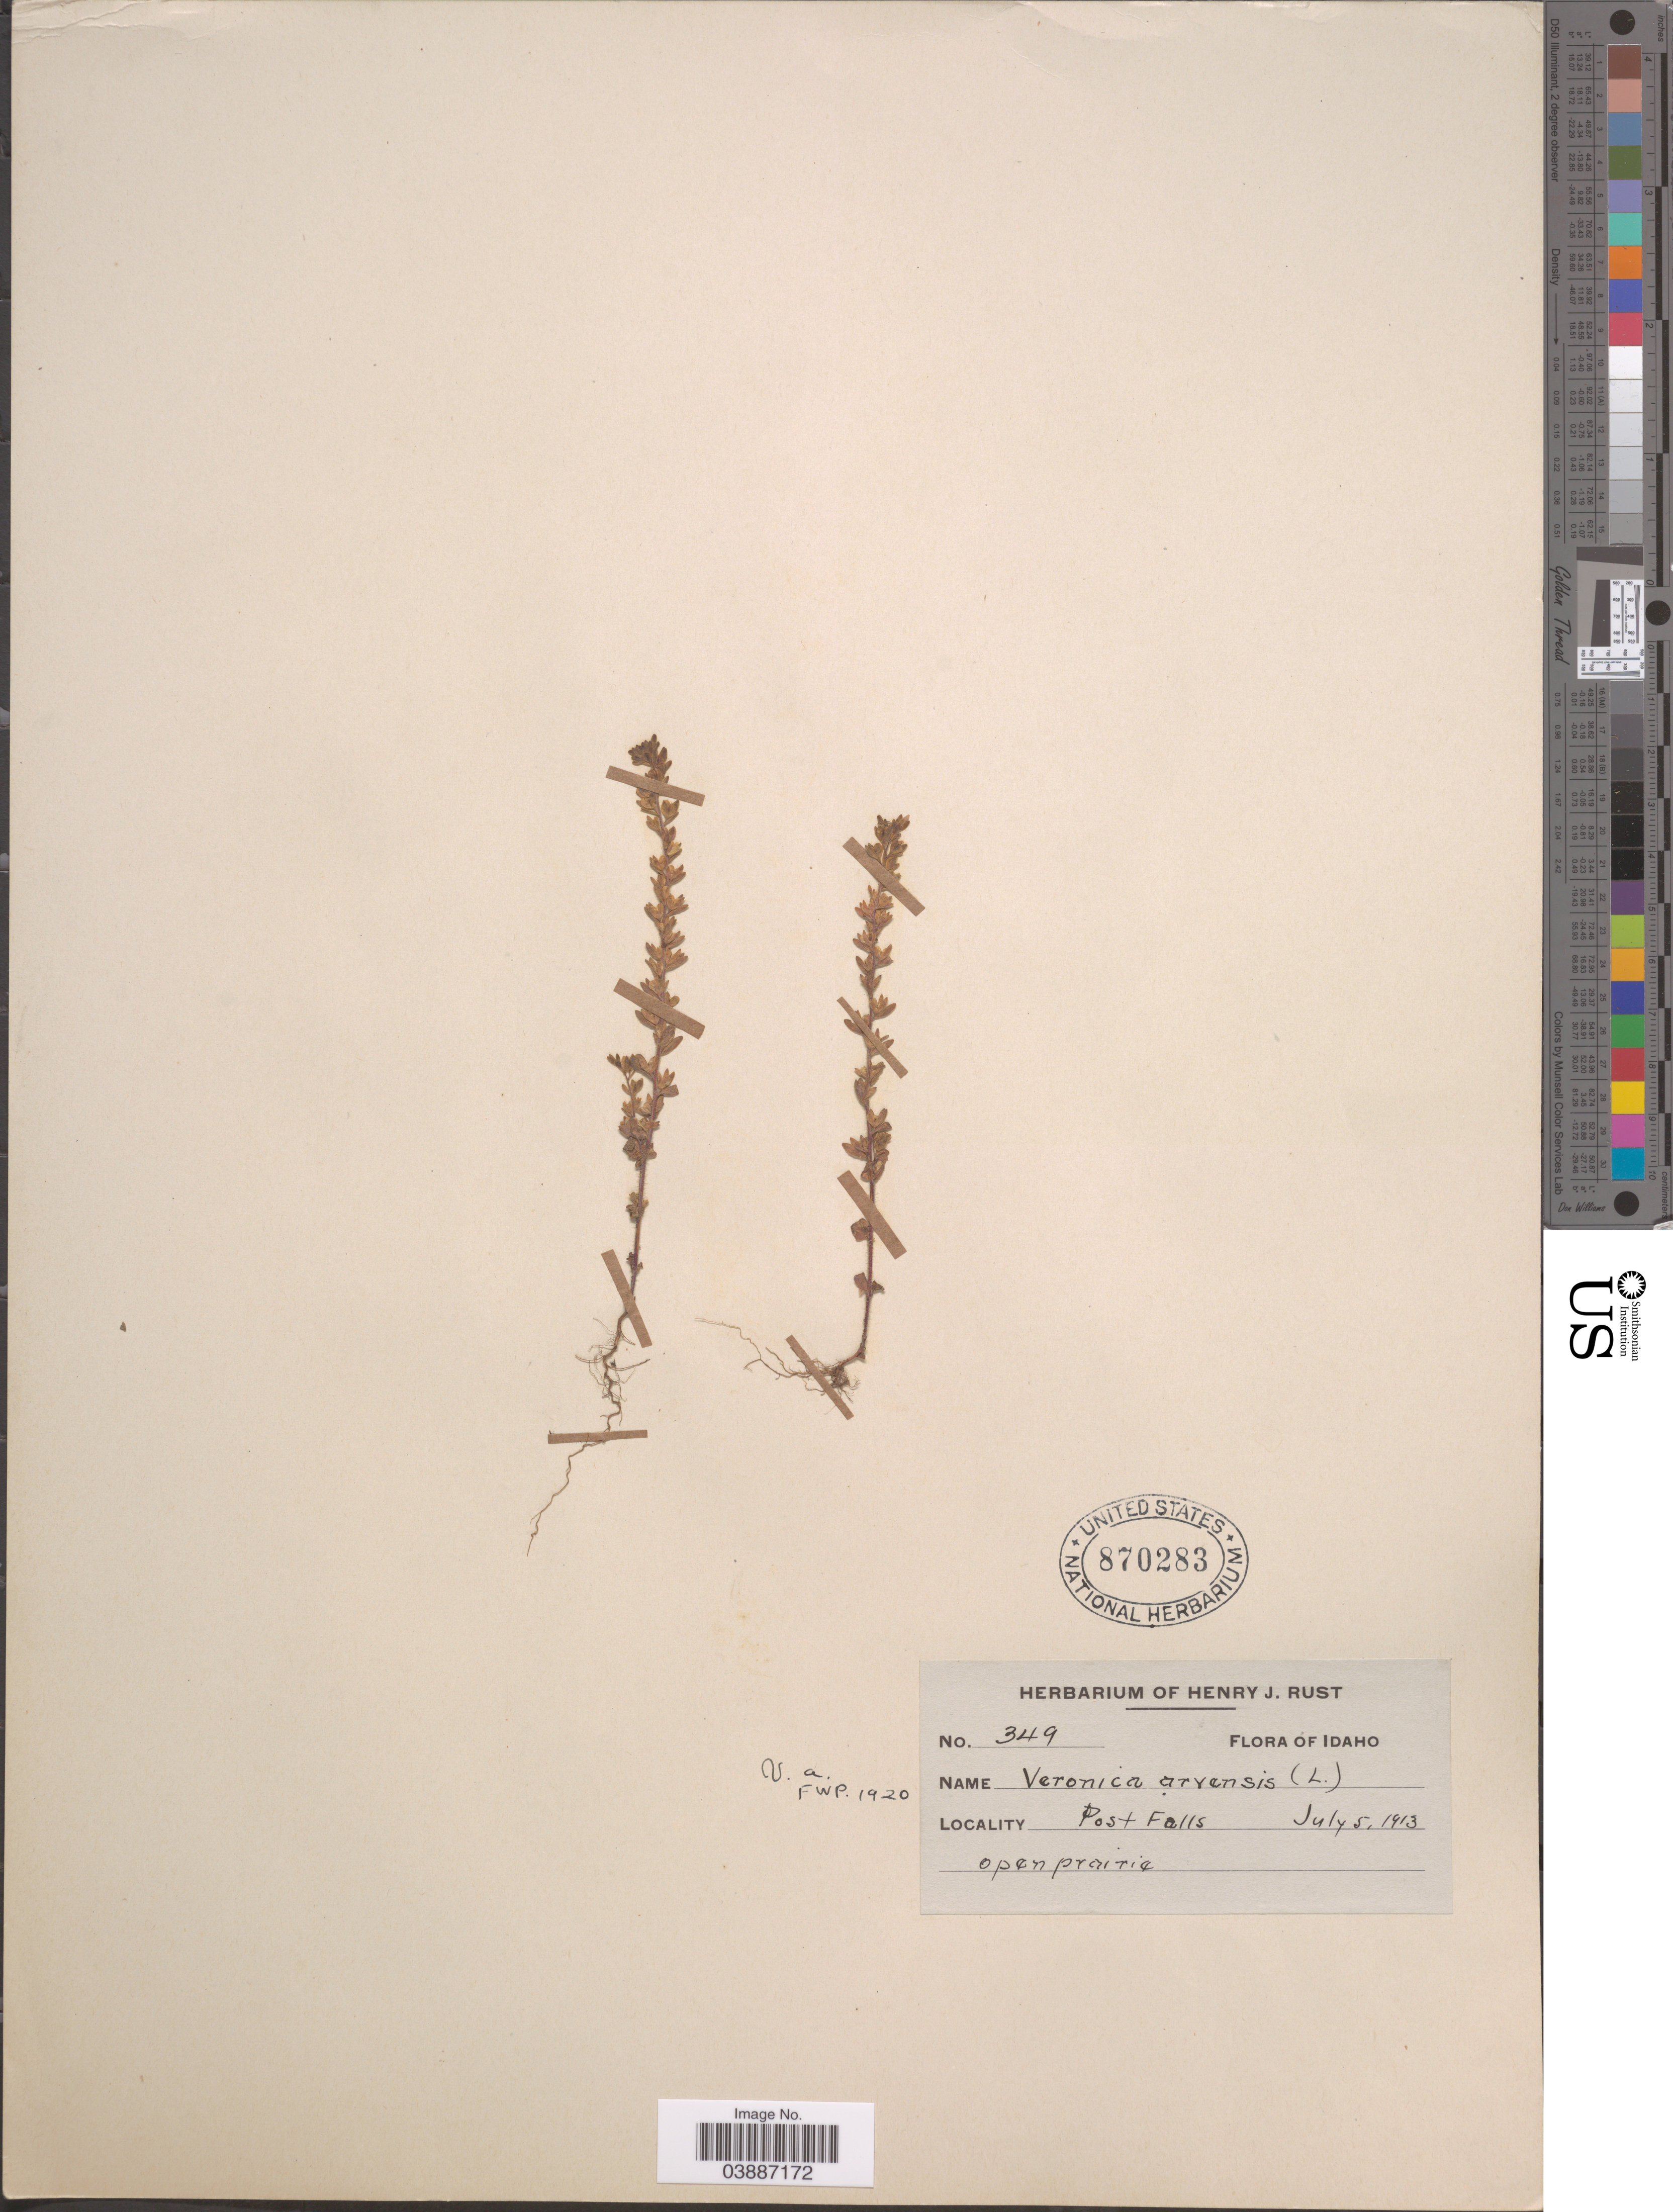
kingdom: Plantae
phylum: Tracheophyta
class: Magnoliopsida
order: Lamiales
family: Plantaginaceae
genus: Veronica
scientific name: Veronica arvensis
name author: L.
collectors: ex herb. Henry J. Rust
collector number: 349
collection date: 1913-07-05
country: United States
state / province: Idaho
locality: Post Falls.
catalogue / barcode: US 870283